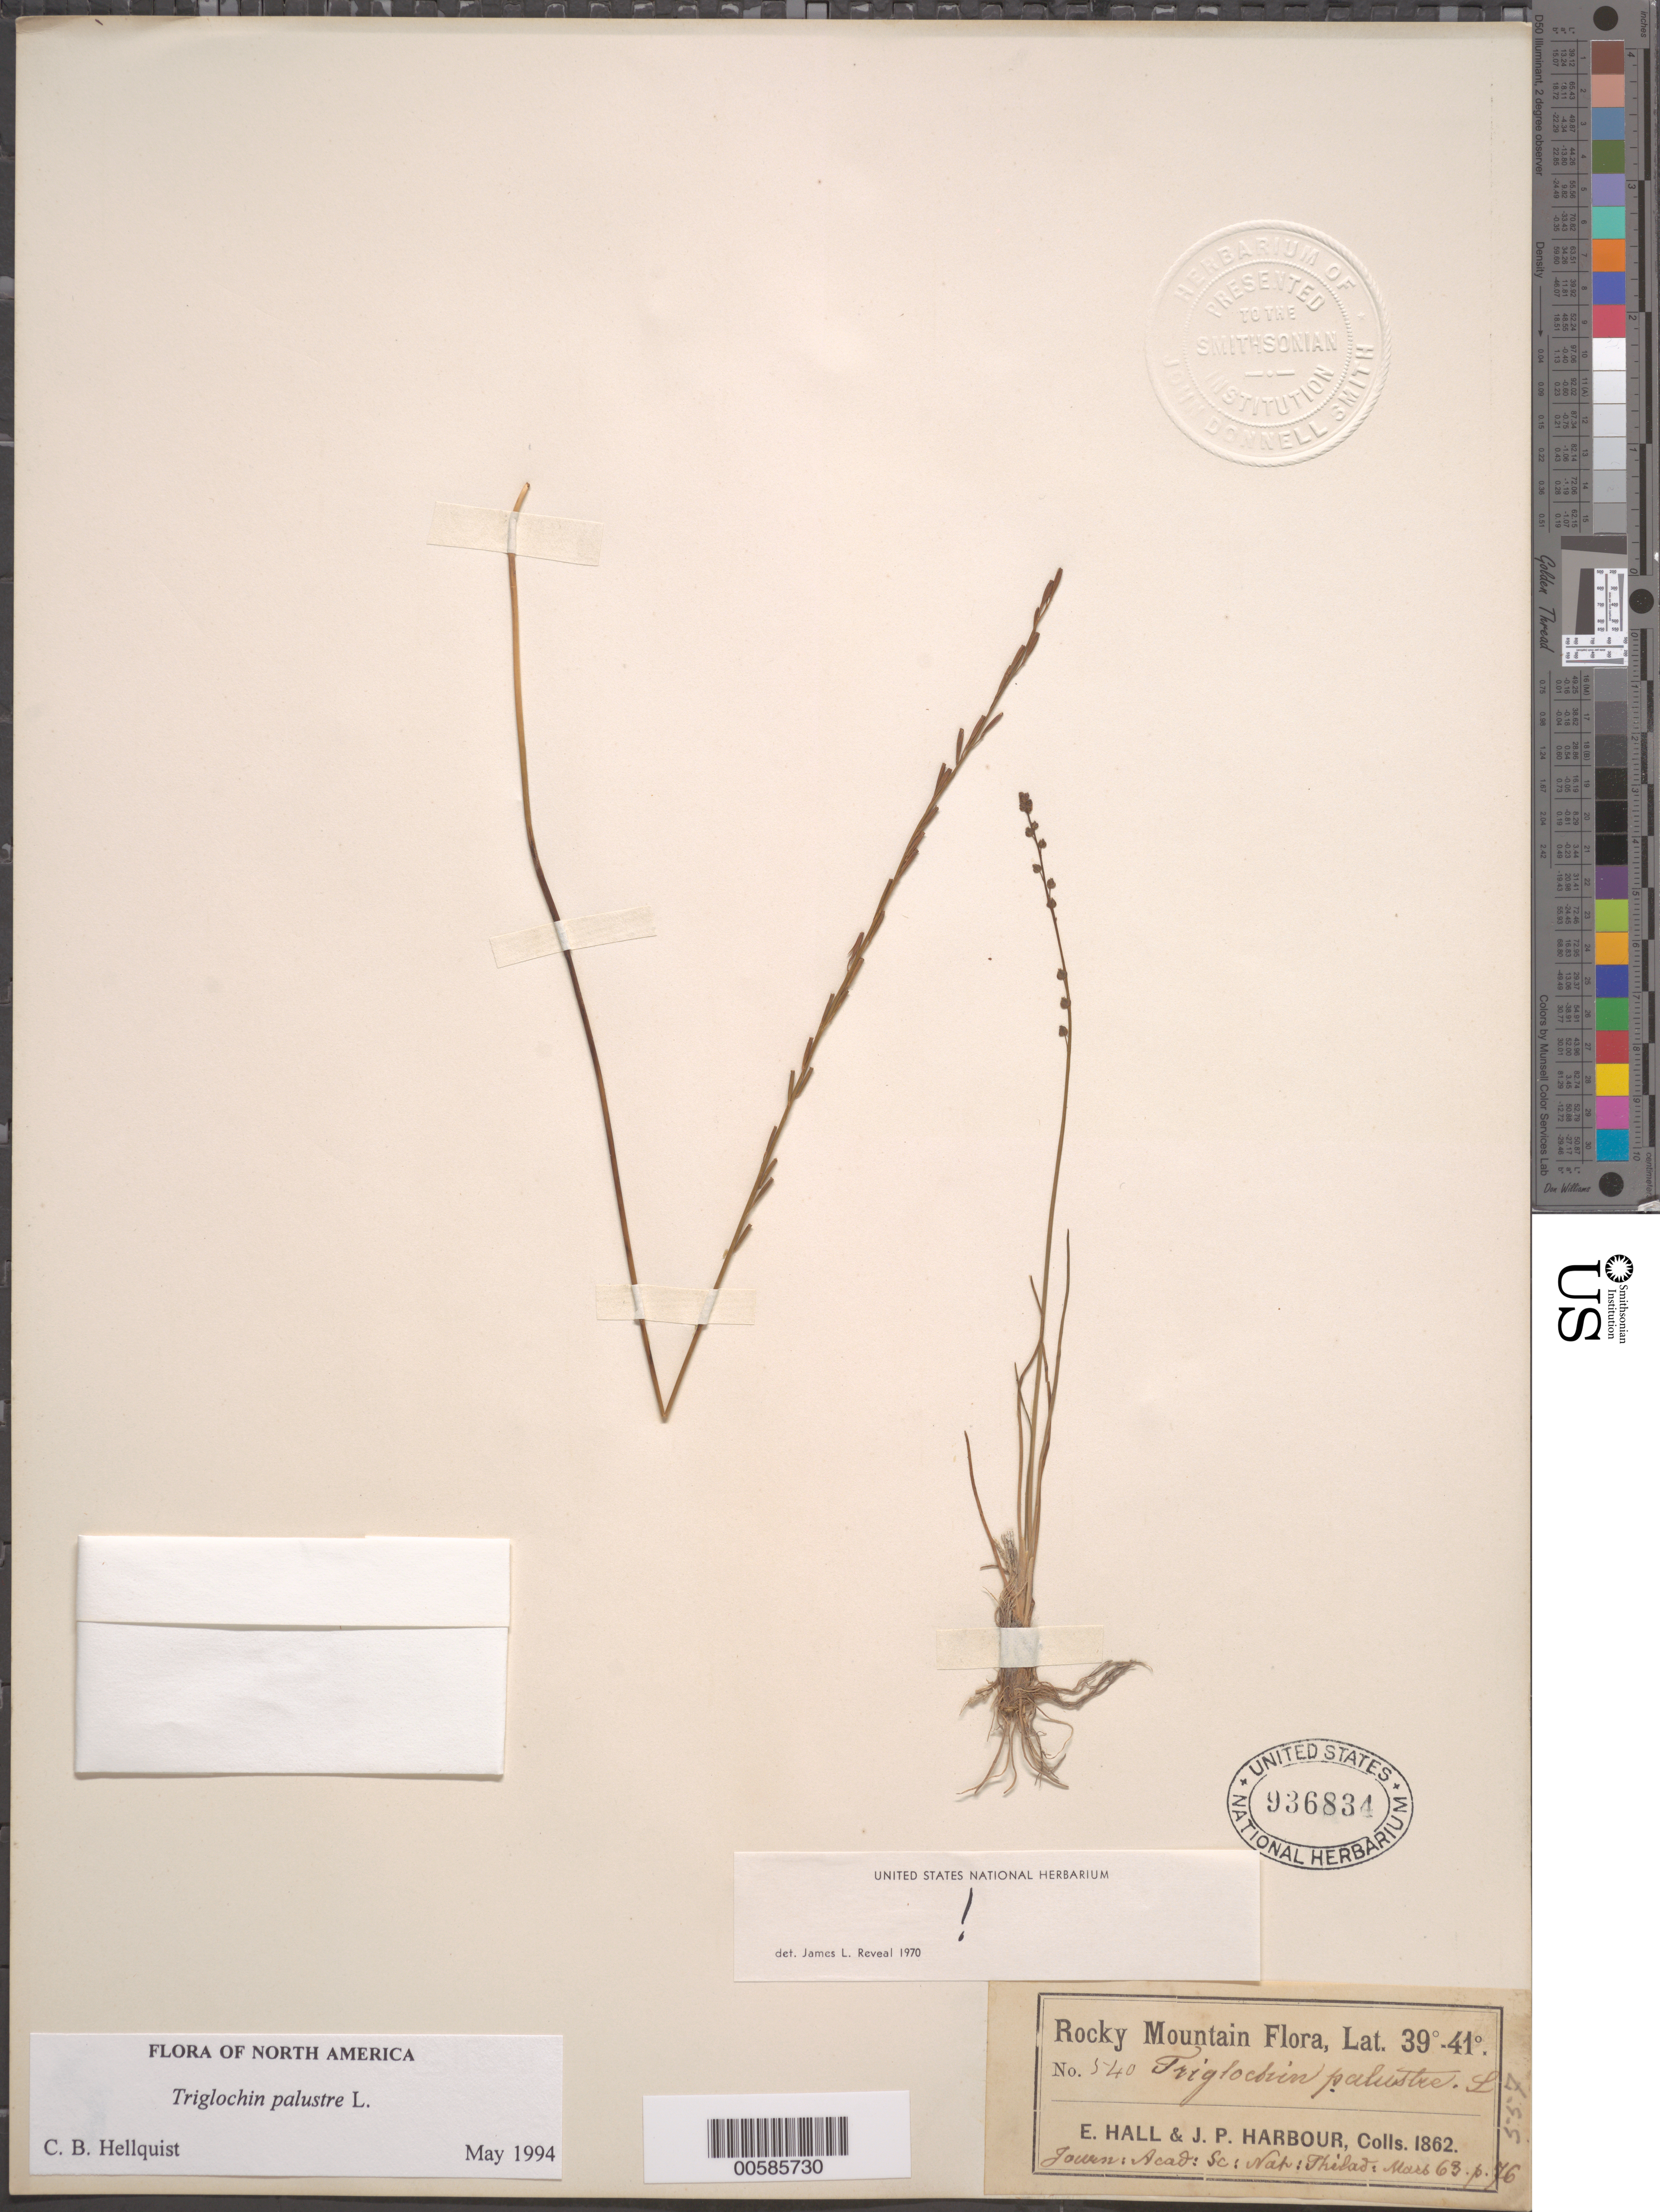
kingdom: Plantae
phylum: Tracheophyta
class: Liliopsida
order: Alismatales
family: Juncaginaceae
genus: Triglochin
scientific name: Triglochin palustris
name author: L.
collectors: E. Hall & J. Harbour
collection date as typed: Mar 1863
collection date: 1863-03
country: United States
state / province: Colorado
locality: Rocky Mtns. Flora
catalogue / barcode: US 936834